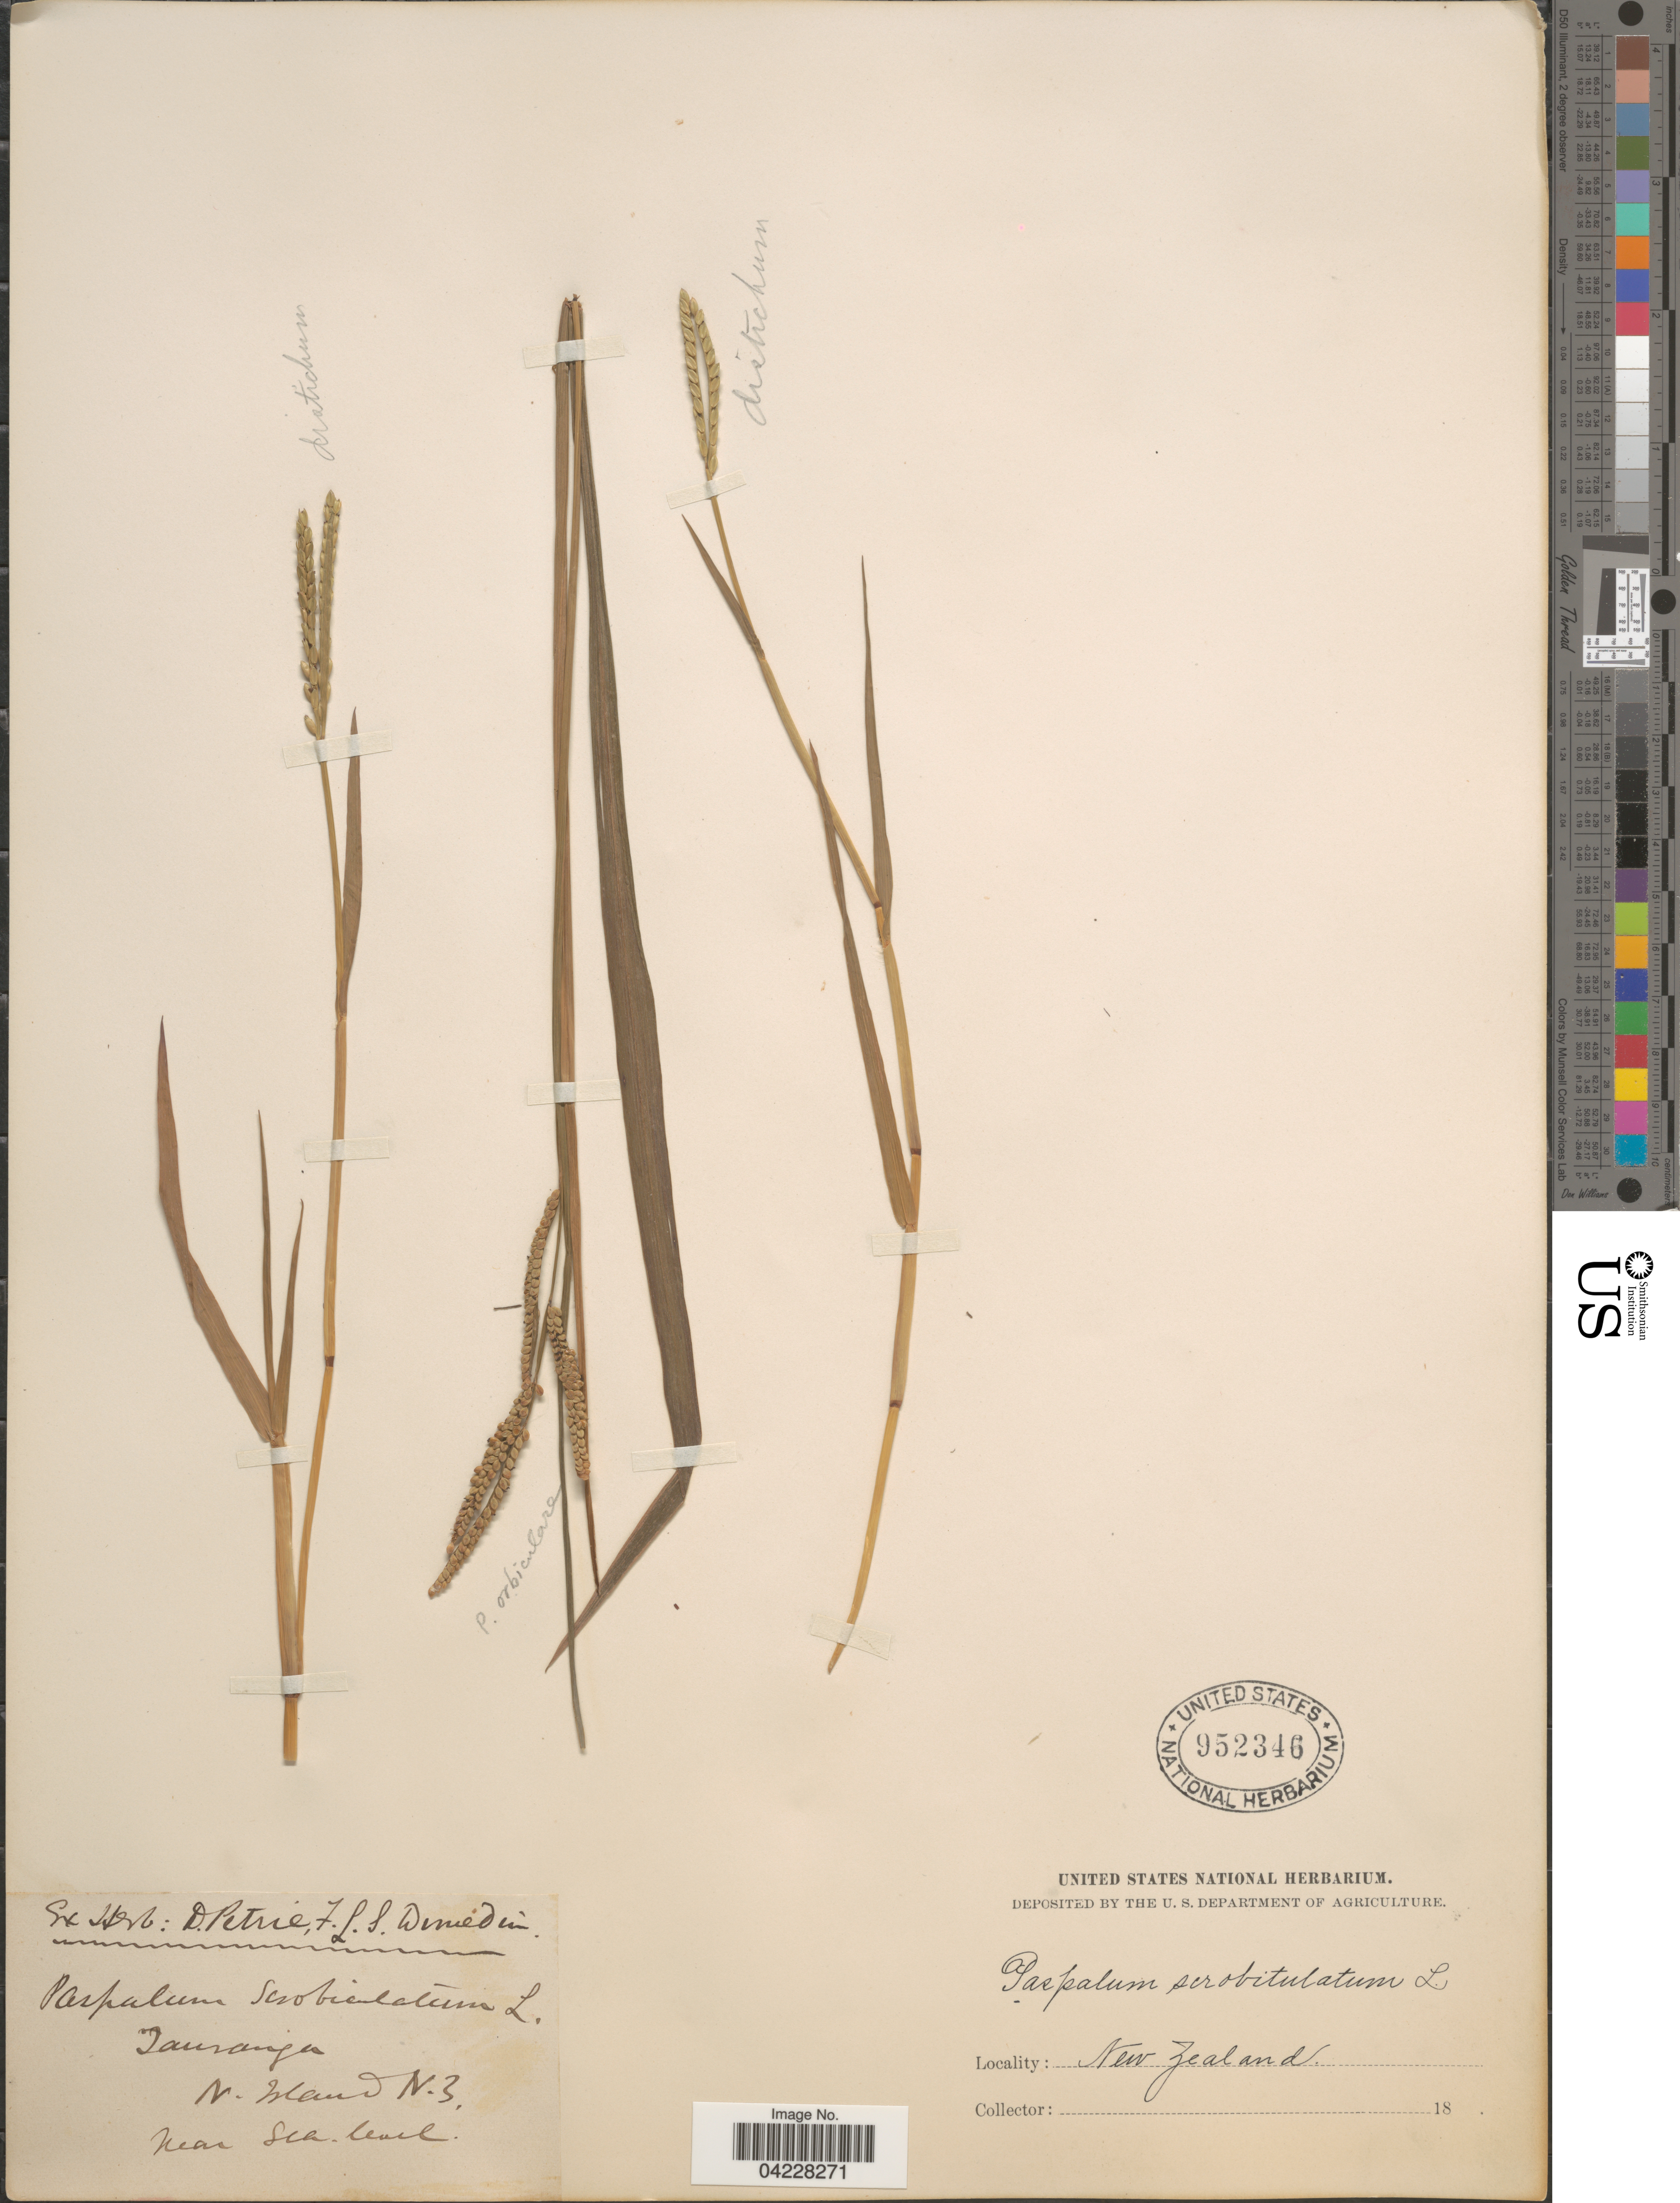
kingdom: Plantae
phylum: Tracheophyta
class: Liliopsida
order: Poales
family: Poaceae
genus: Paspalum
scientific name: Paspalum scrobiculatum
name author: L.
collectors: Ex Herb. D. Petrie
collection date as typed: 18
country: New Zealand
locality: Tauranga. N. Island.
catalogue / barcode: US 952346